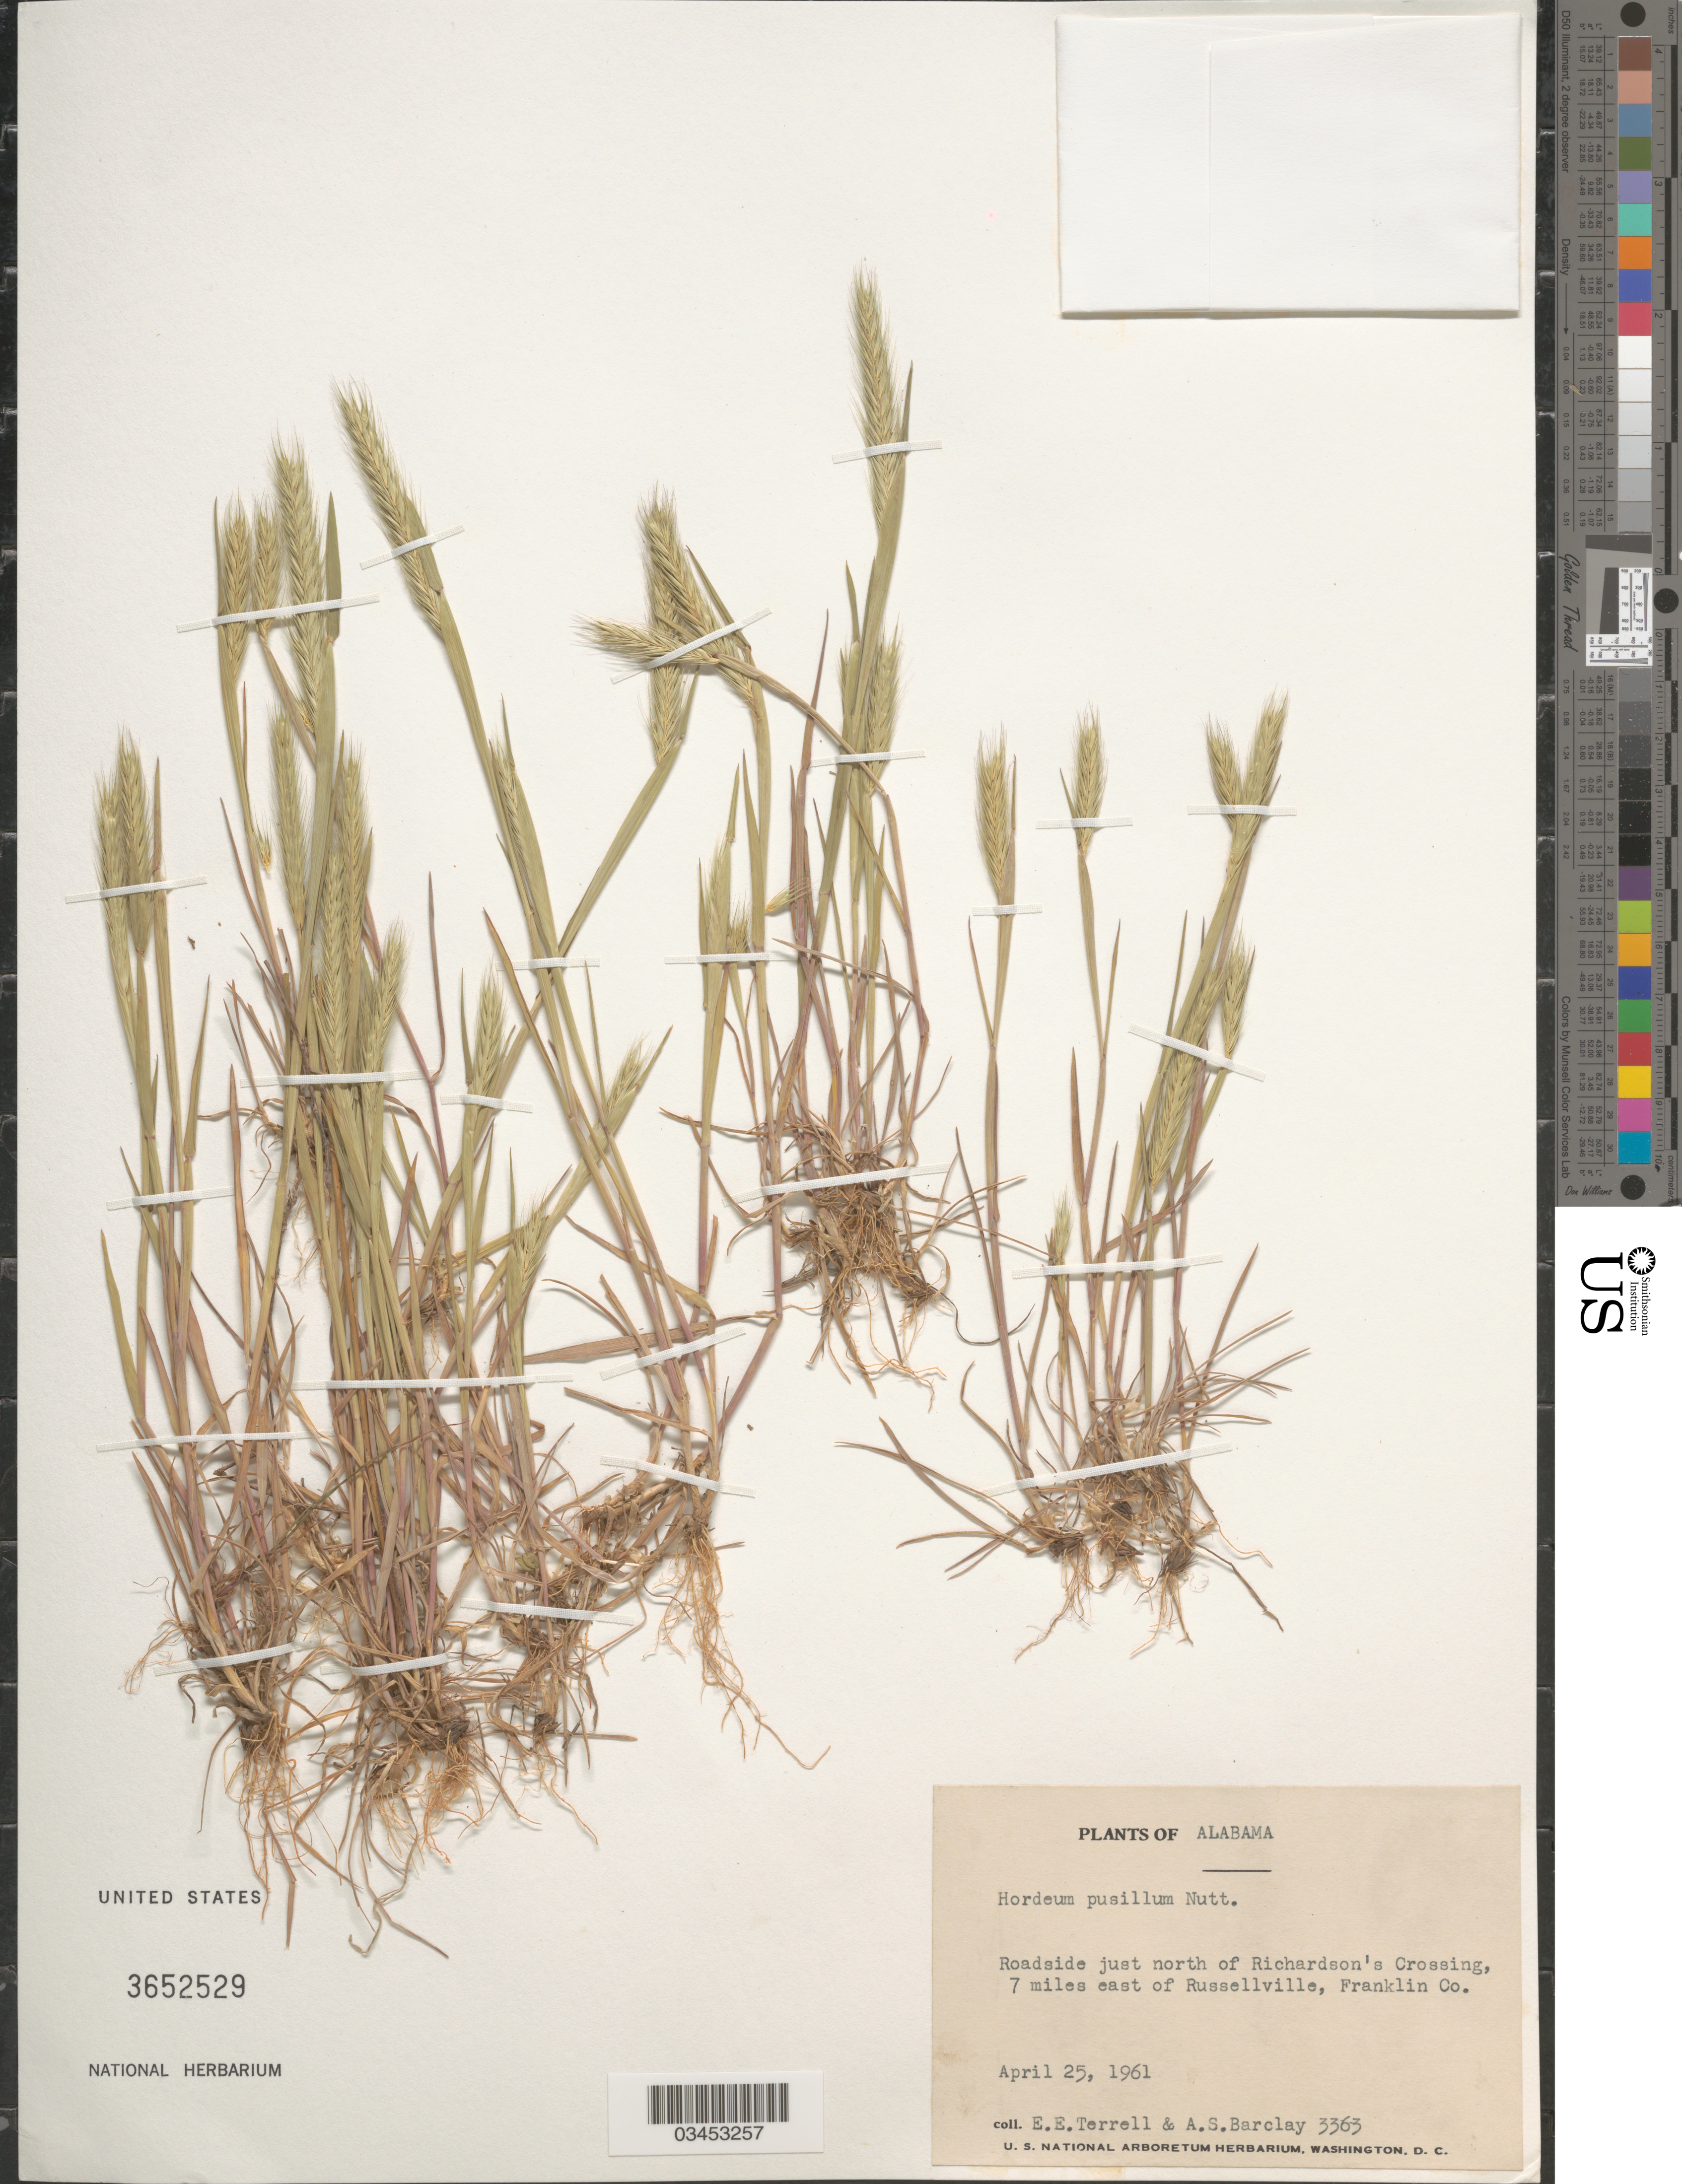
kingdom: Plantae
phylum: Tracheophyta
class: Liliopsida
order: Poales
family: Poaceae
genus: Hordeum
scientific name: Hordeum pusillum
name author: Nutt.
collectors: E. E. Terrell & A. S. Barclay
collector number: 3363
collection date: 1961-04-25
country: United States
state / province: Alabama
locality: Roadside just north of Richardson's Crossing, 7 miles east of Russellville, Franklin Co.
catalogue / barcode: US 3652529